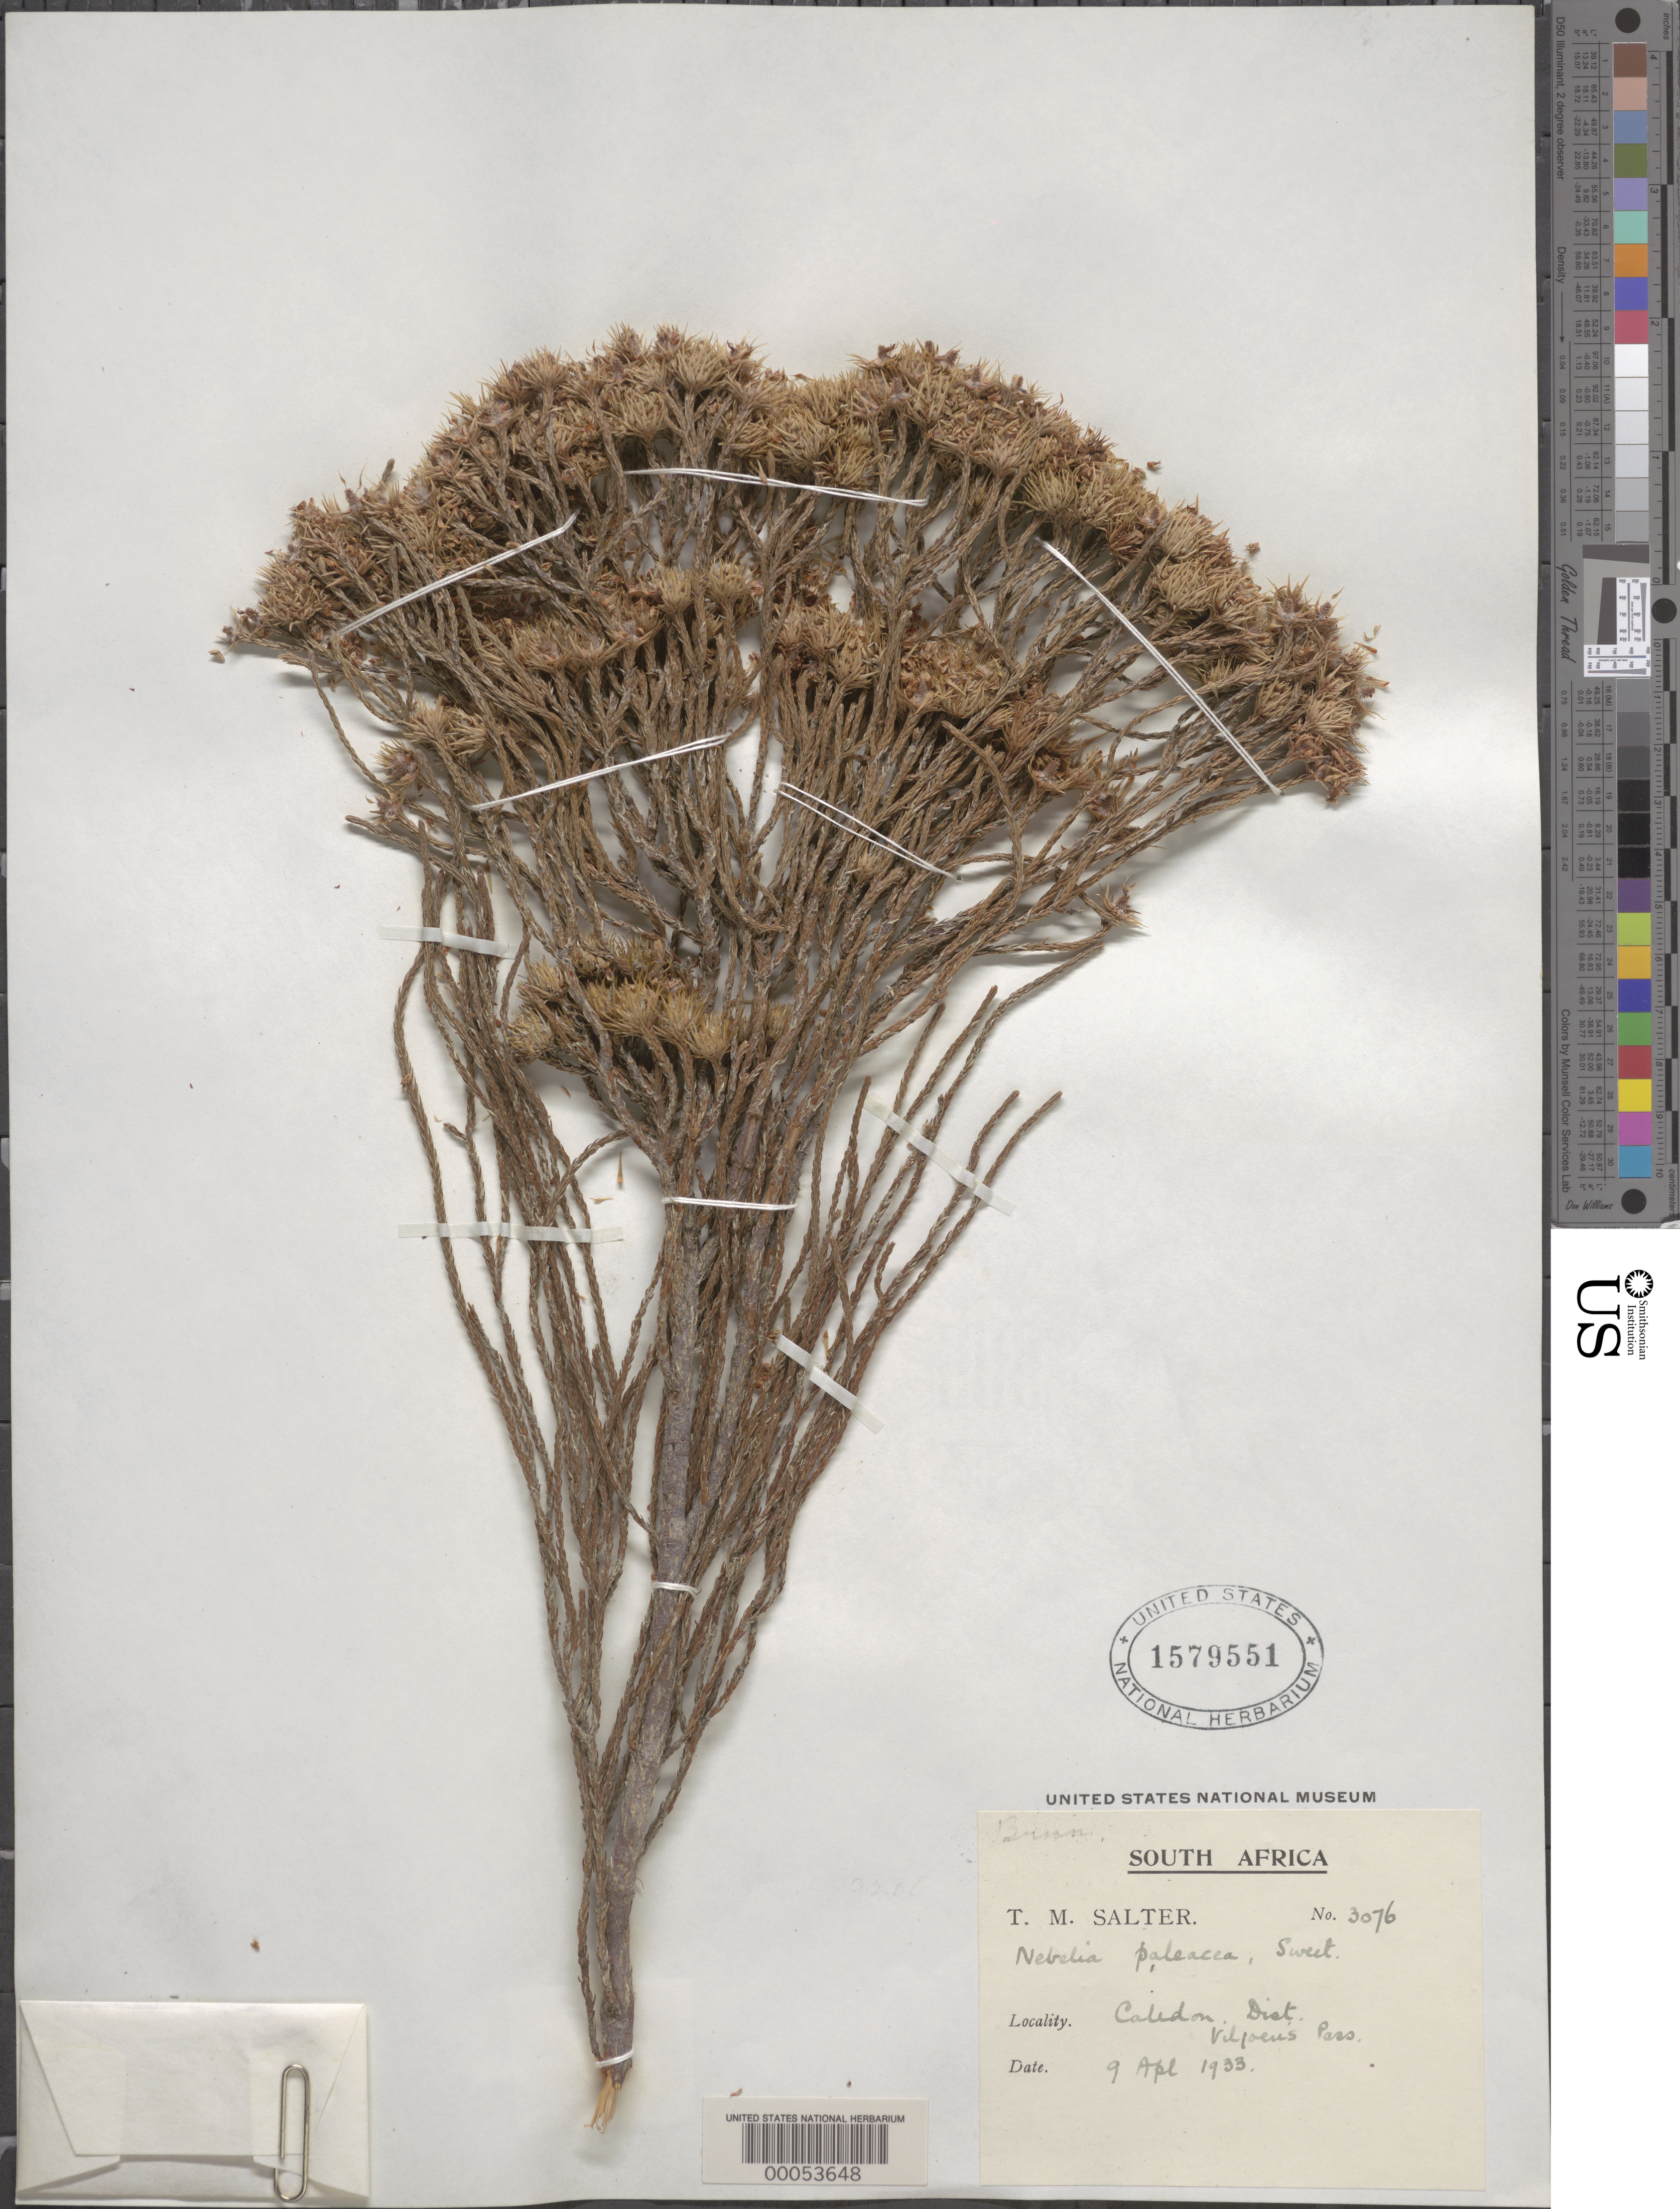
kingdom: Plantae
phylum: Tracheophyta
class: Magnoliopsida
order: Bruniales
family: Bruniaceae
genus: Brunia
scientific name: Brunia paleacea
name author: P.J. Bergius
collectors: T. Salter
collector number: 3076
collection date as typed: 09 Apr 1933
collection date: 1933-04-09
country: South Africa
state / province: Western Cape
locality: Caledon district, viljoeus pass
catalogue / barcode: US 1579551